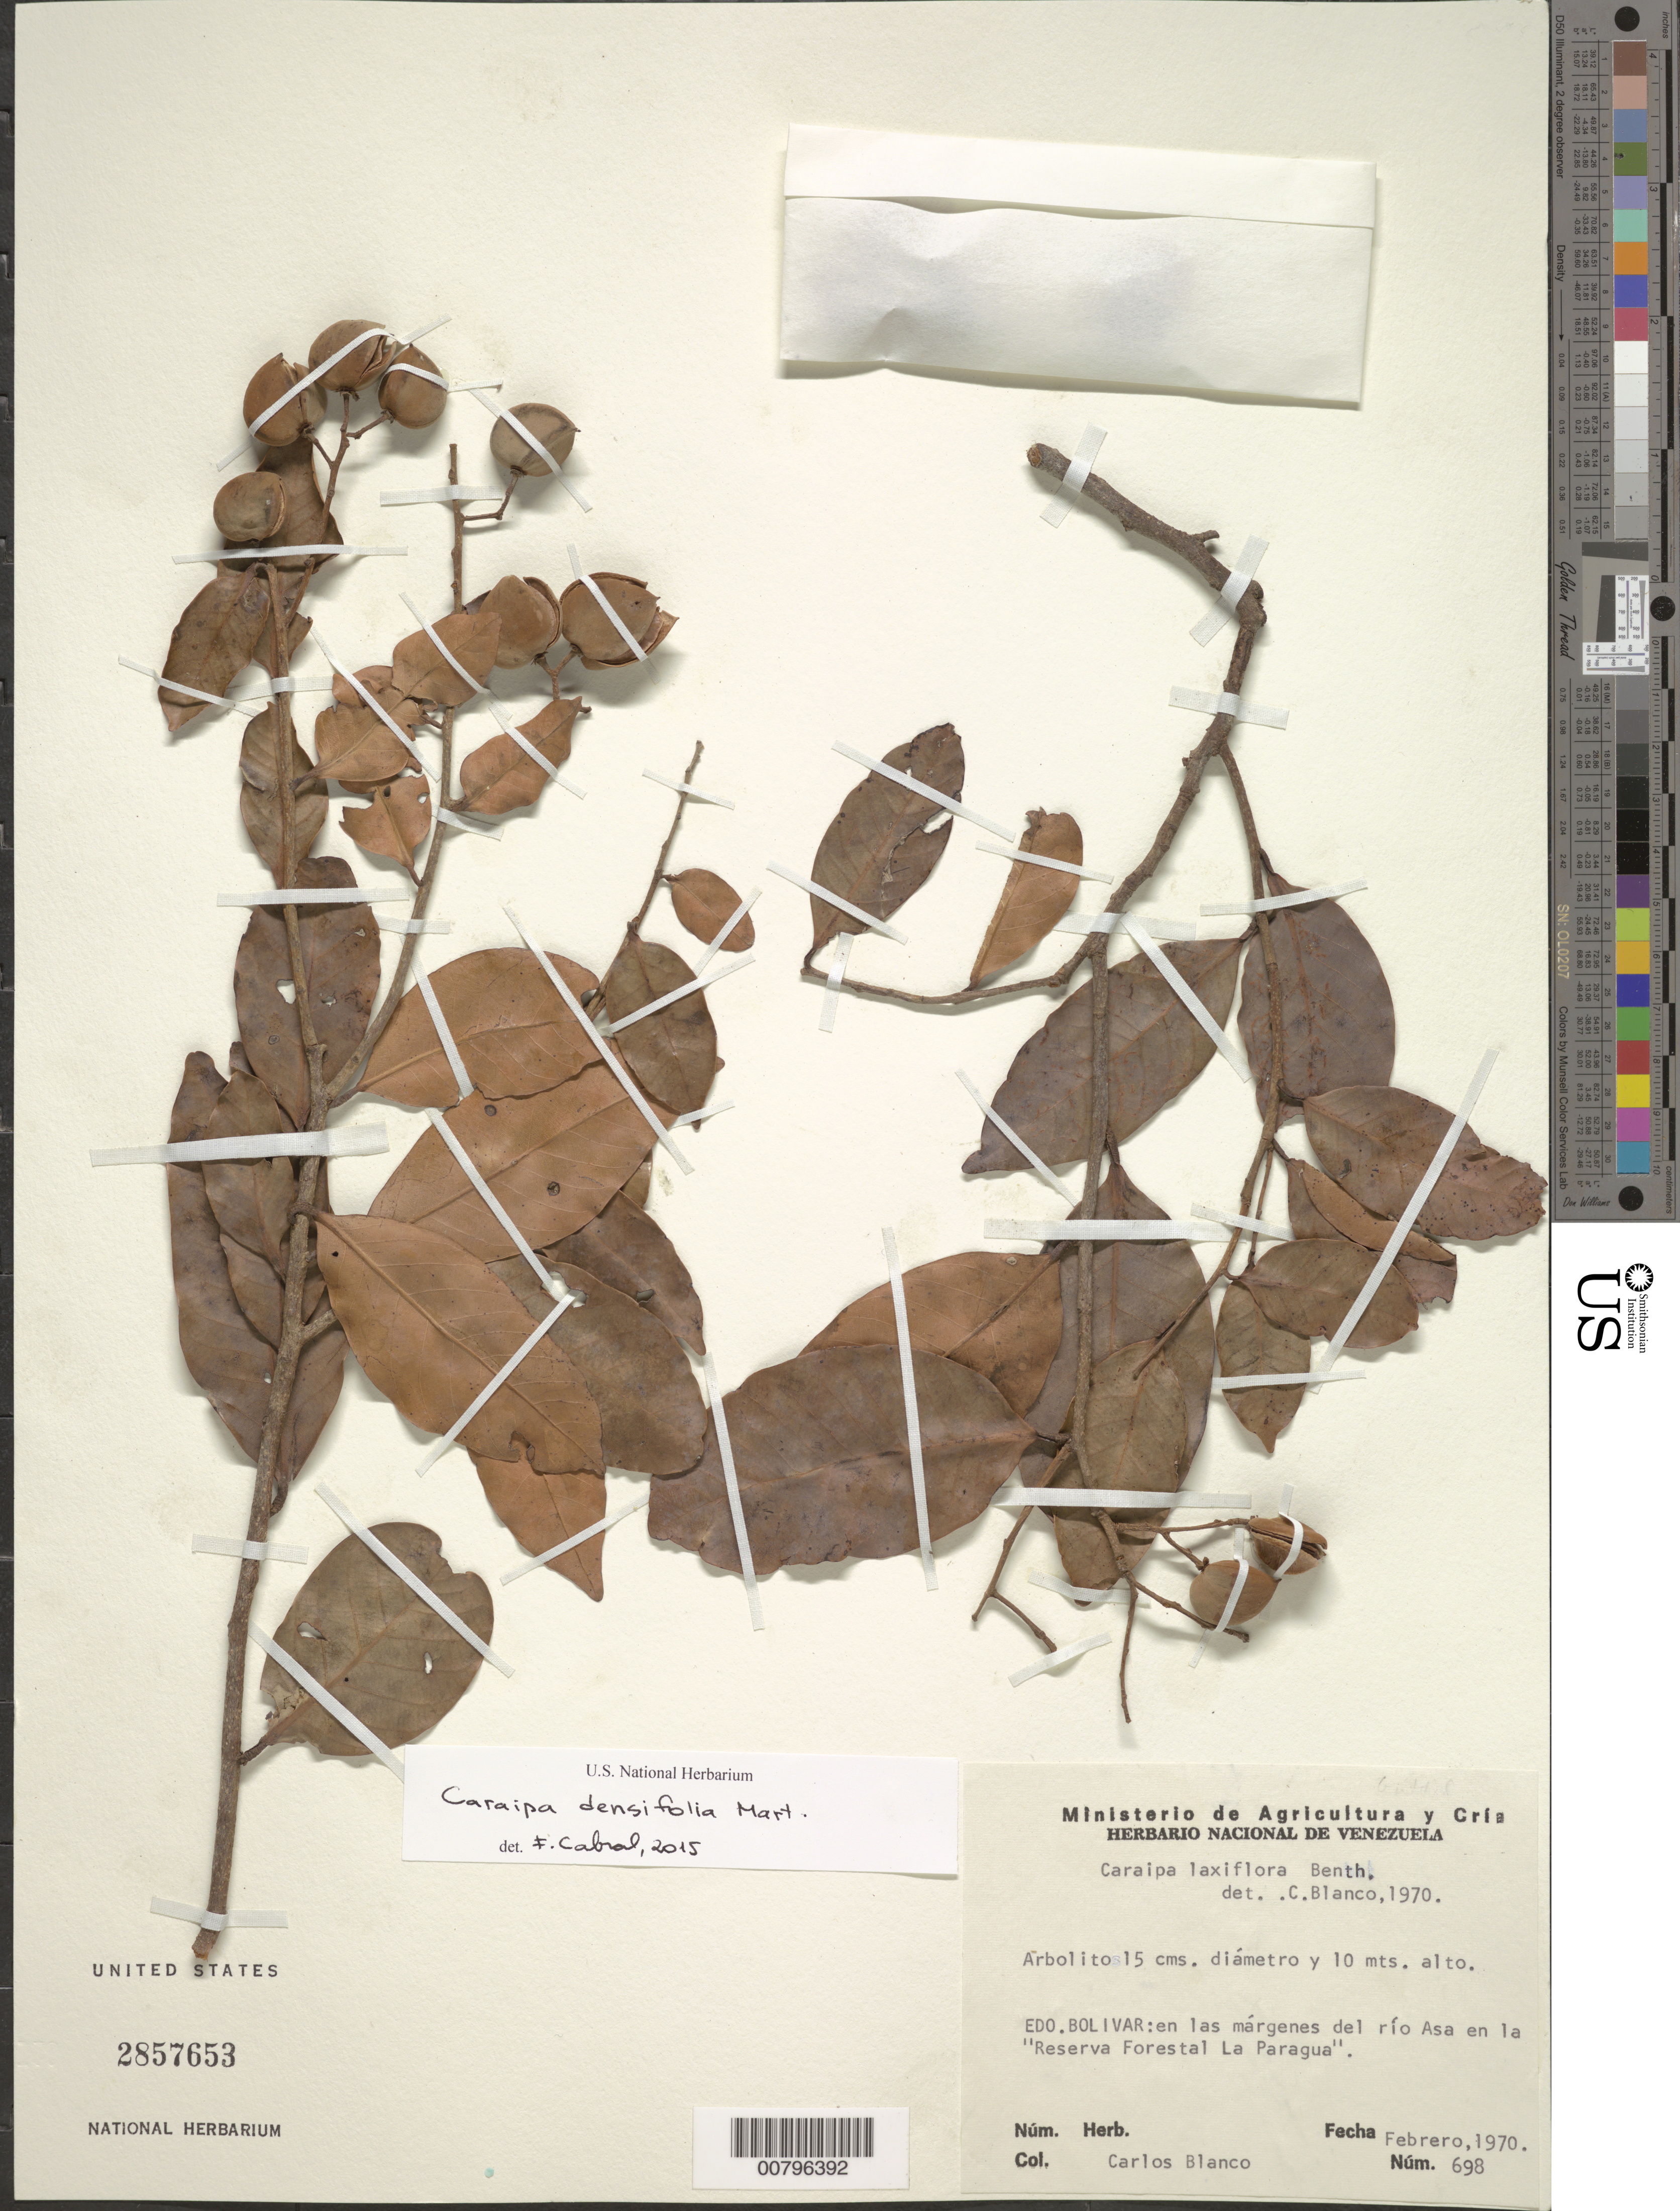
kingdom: Plantae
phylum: Tracheophyta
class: Magnoliopsida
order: Malpighiales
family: Calophyllaceae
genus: Caraipa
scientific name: Caraipa densifolia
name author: Mart.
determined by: Cabral, F. N.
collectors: C. A. Blanco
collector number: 698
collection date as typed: Feb-70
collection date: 1970-02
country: Venezuela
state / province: Bolívar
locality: Reserva Forestal "La Paragua"; Río Asa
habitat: Along river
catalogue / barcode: US 2857653